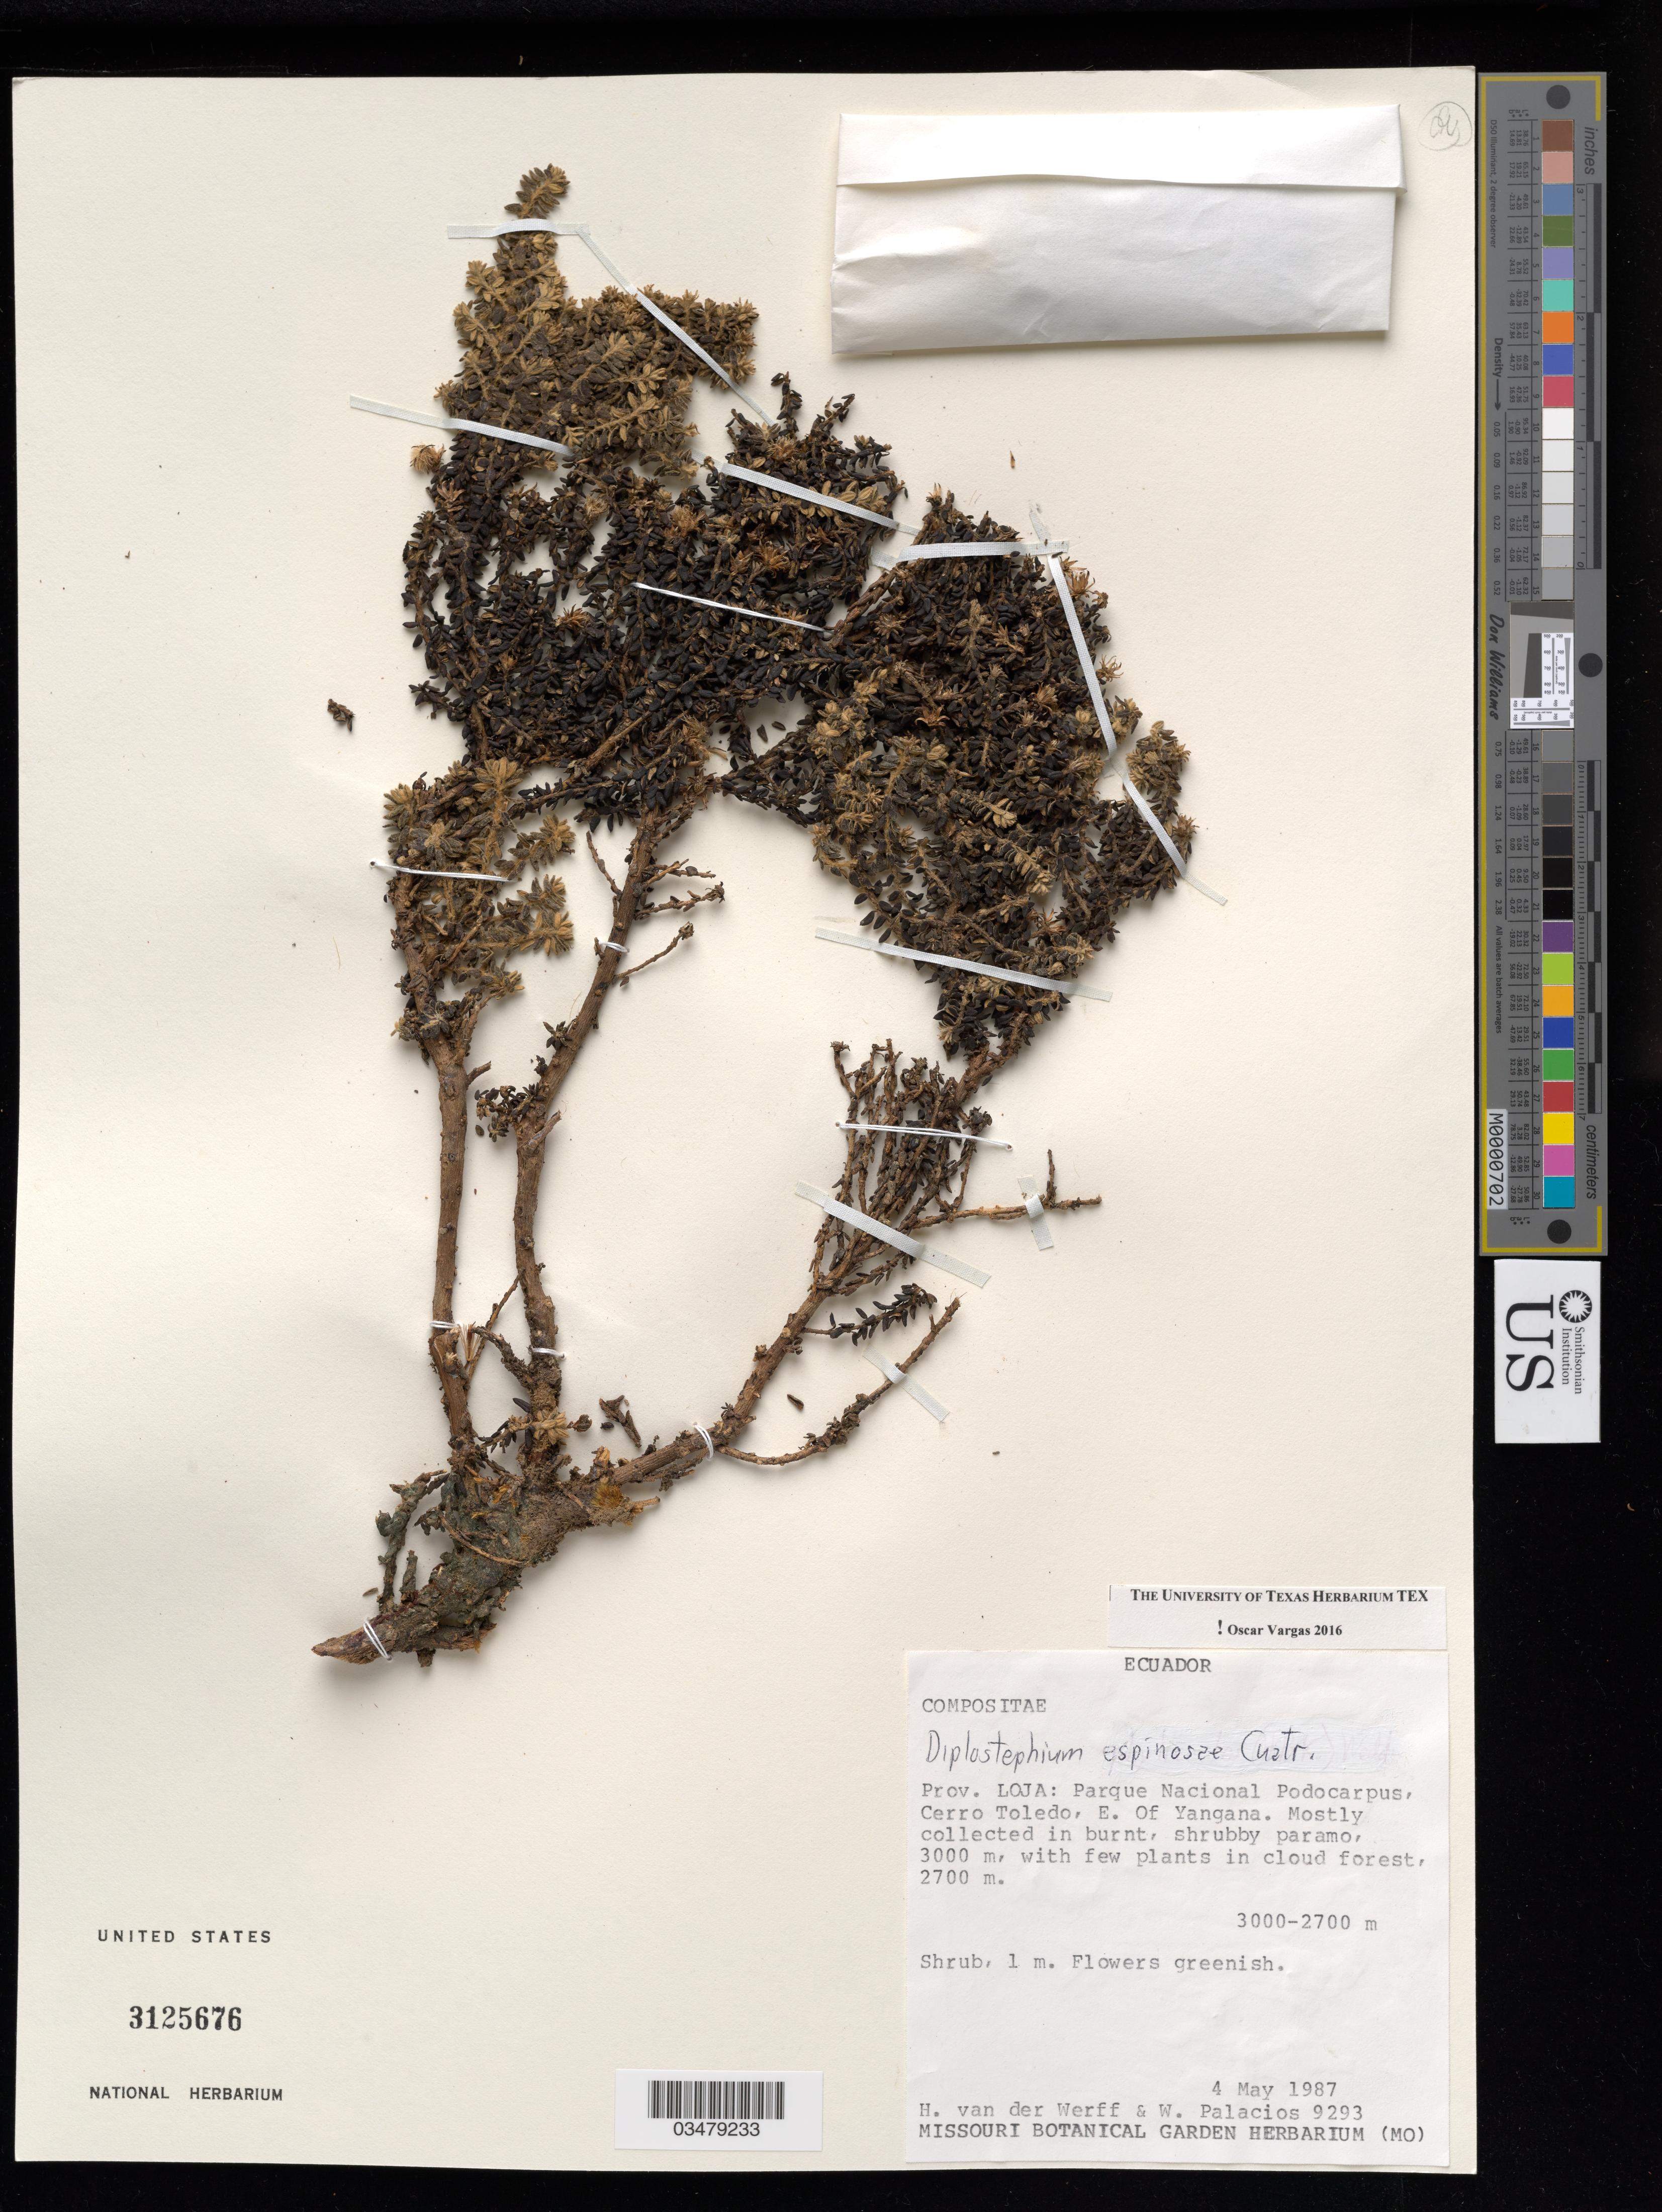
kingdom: Plantae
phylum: Tracheophyta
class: Magnoliopsida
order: Asterales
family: Asteraceae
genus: Diplostephium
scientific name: Diplostephium espinosae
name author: Cuatrec.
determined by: Vargas, Oscar M.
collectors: H. van der Werff & W. Palacios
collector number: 9293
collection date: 1987-05-04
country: Ecuador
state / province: Loja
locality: Prov. Loja: Parque Nacional Podocarpus, Cerro Toledo, E. of Yangana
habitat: Burnt, shrubby paramo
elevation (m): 2700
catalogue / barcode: US 3125676